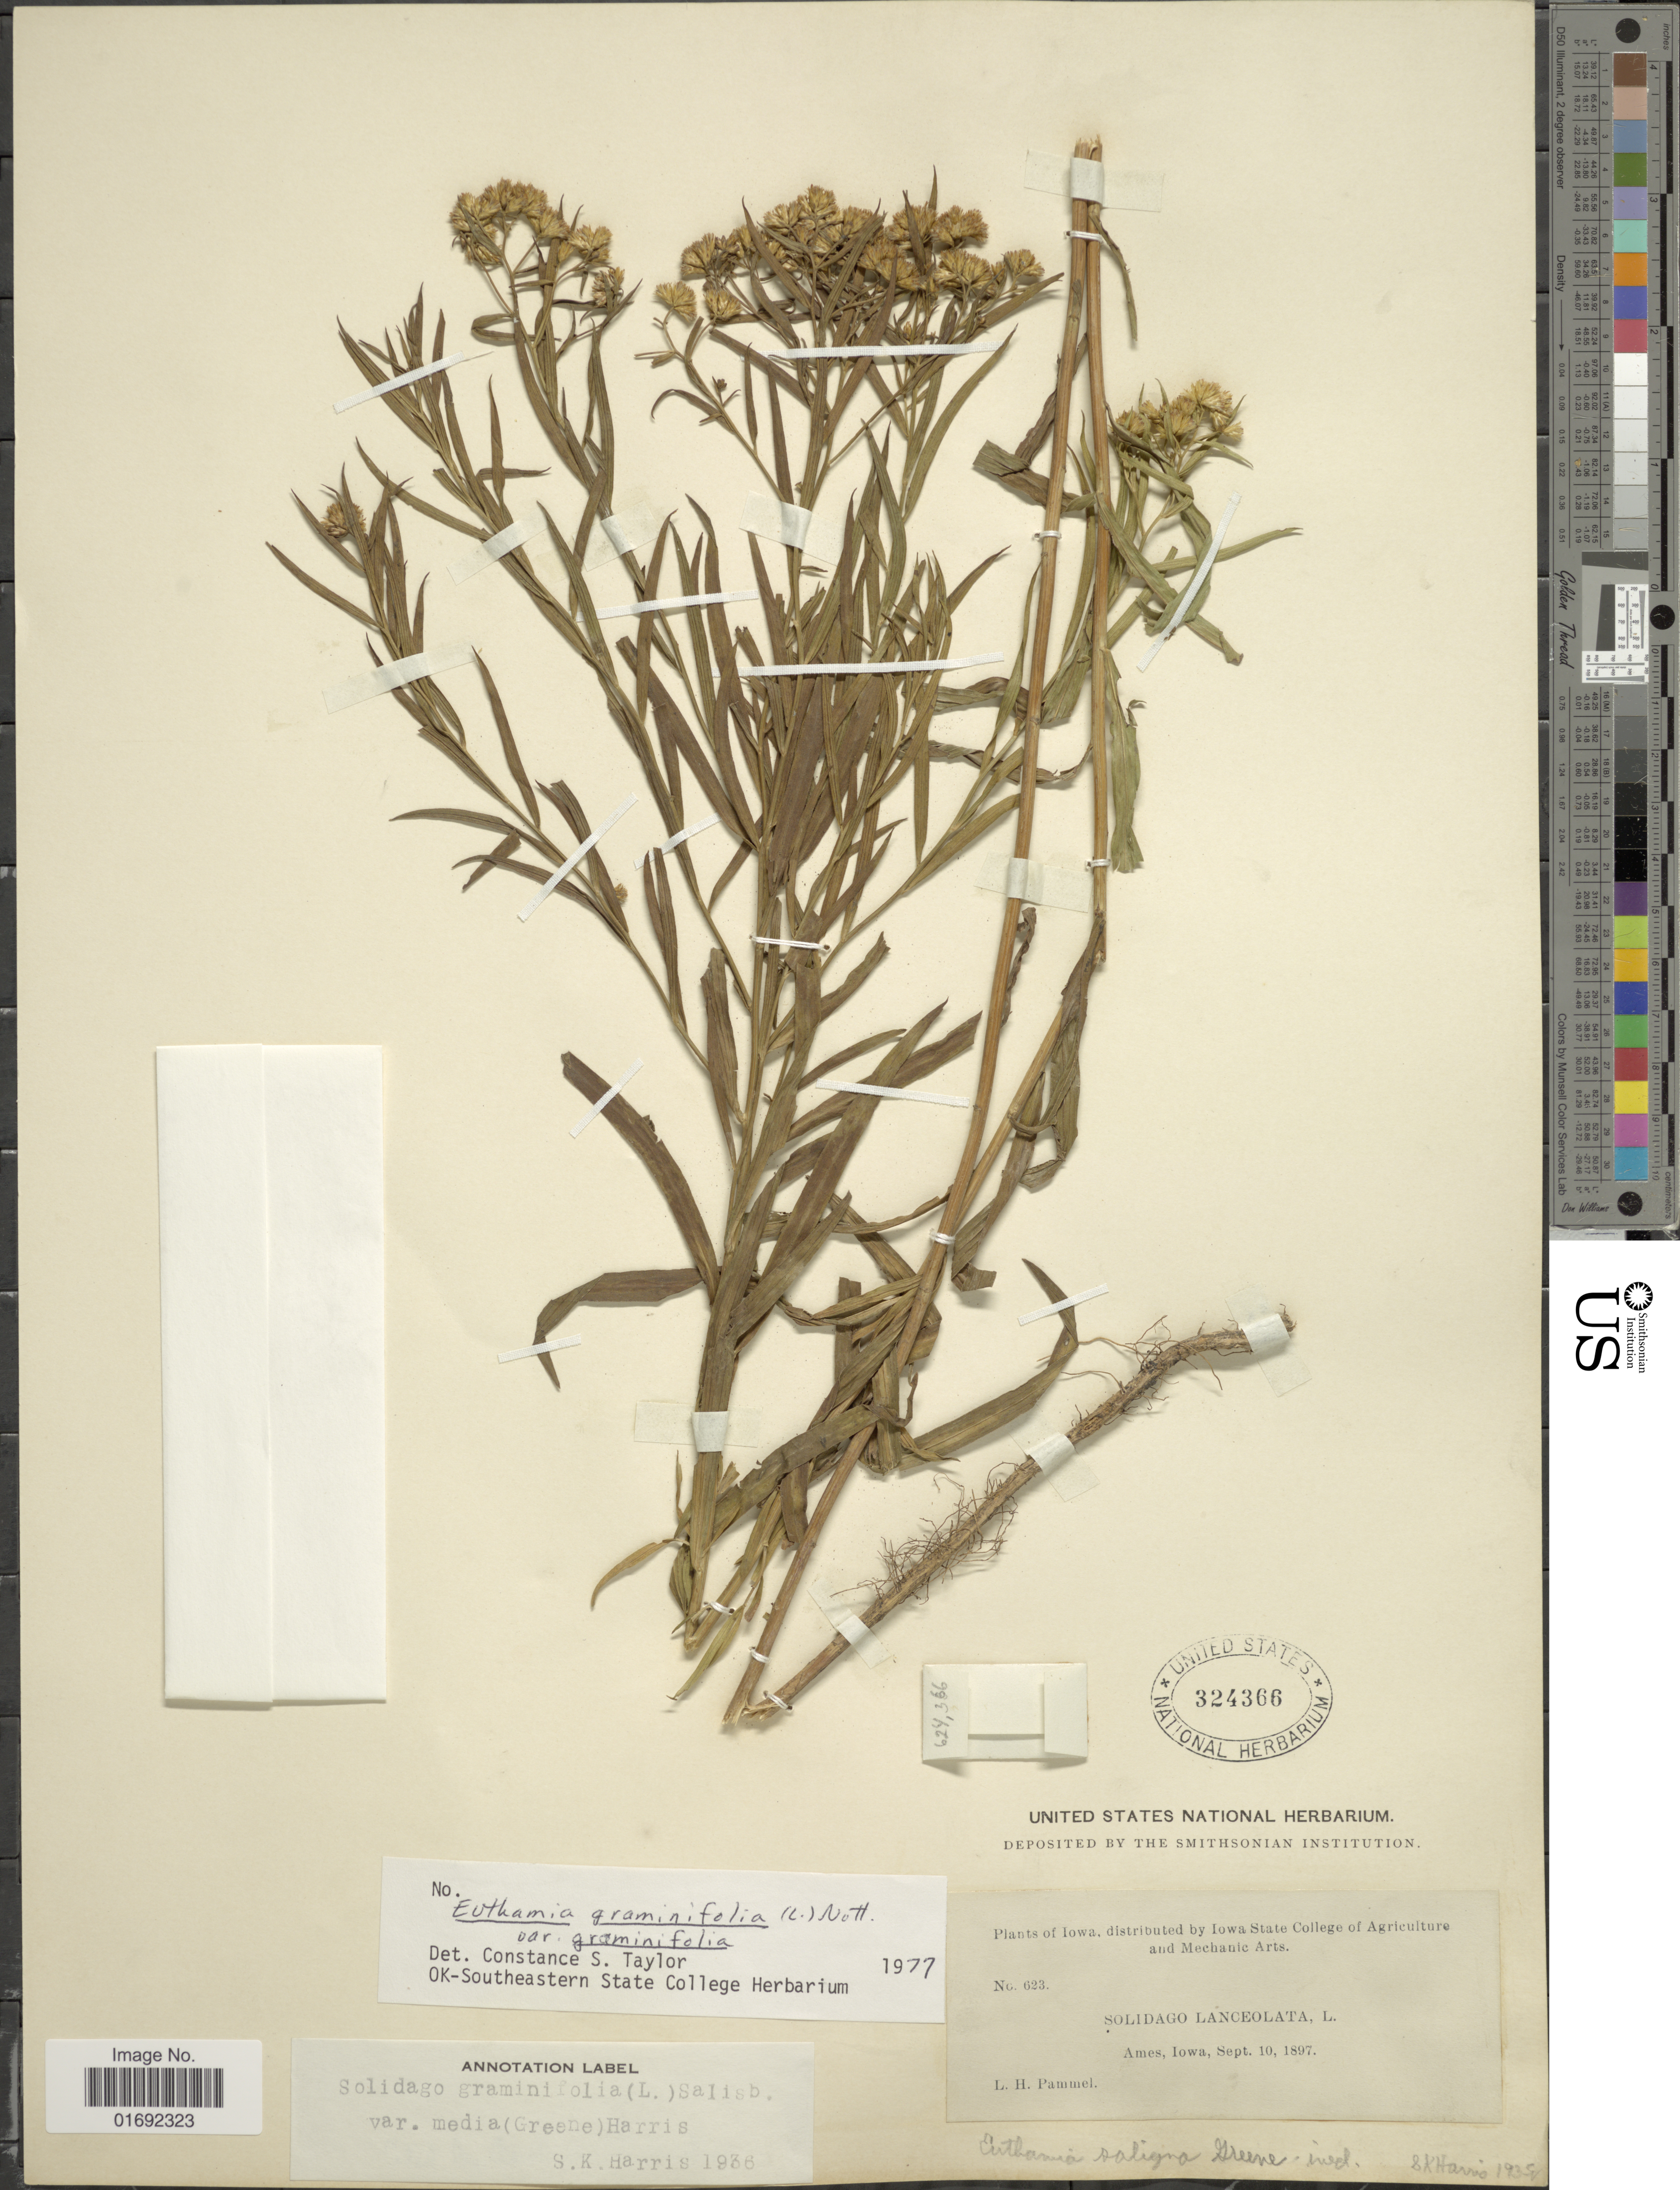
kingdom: Plantae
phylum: Tracheophyta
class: Magnoliopsida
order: Asterales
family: Asteraceae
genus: Euthamia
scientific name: Euthamia graminifolia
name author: (L.) Nutt.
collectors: L. Pammel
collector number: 623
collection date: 1897-09-10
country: United States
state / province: Iowa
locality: Ames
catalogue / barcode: US 324366